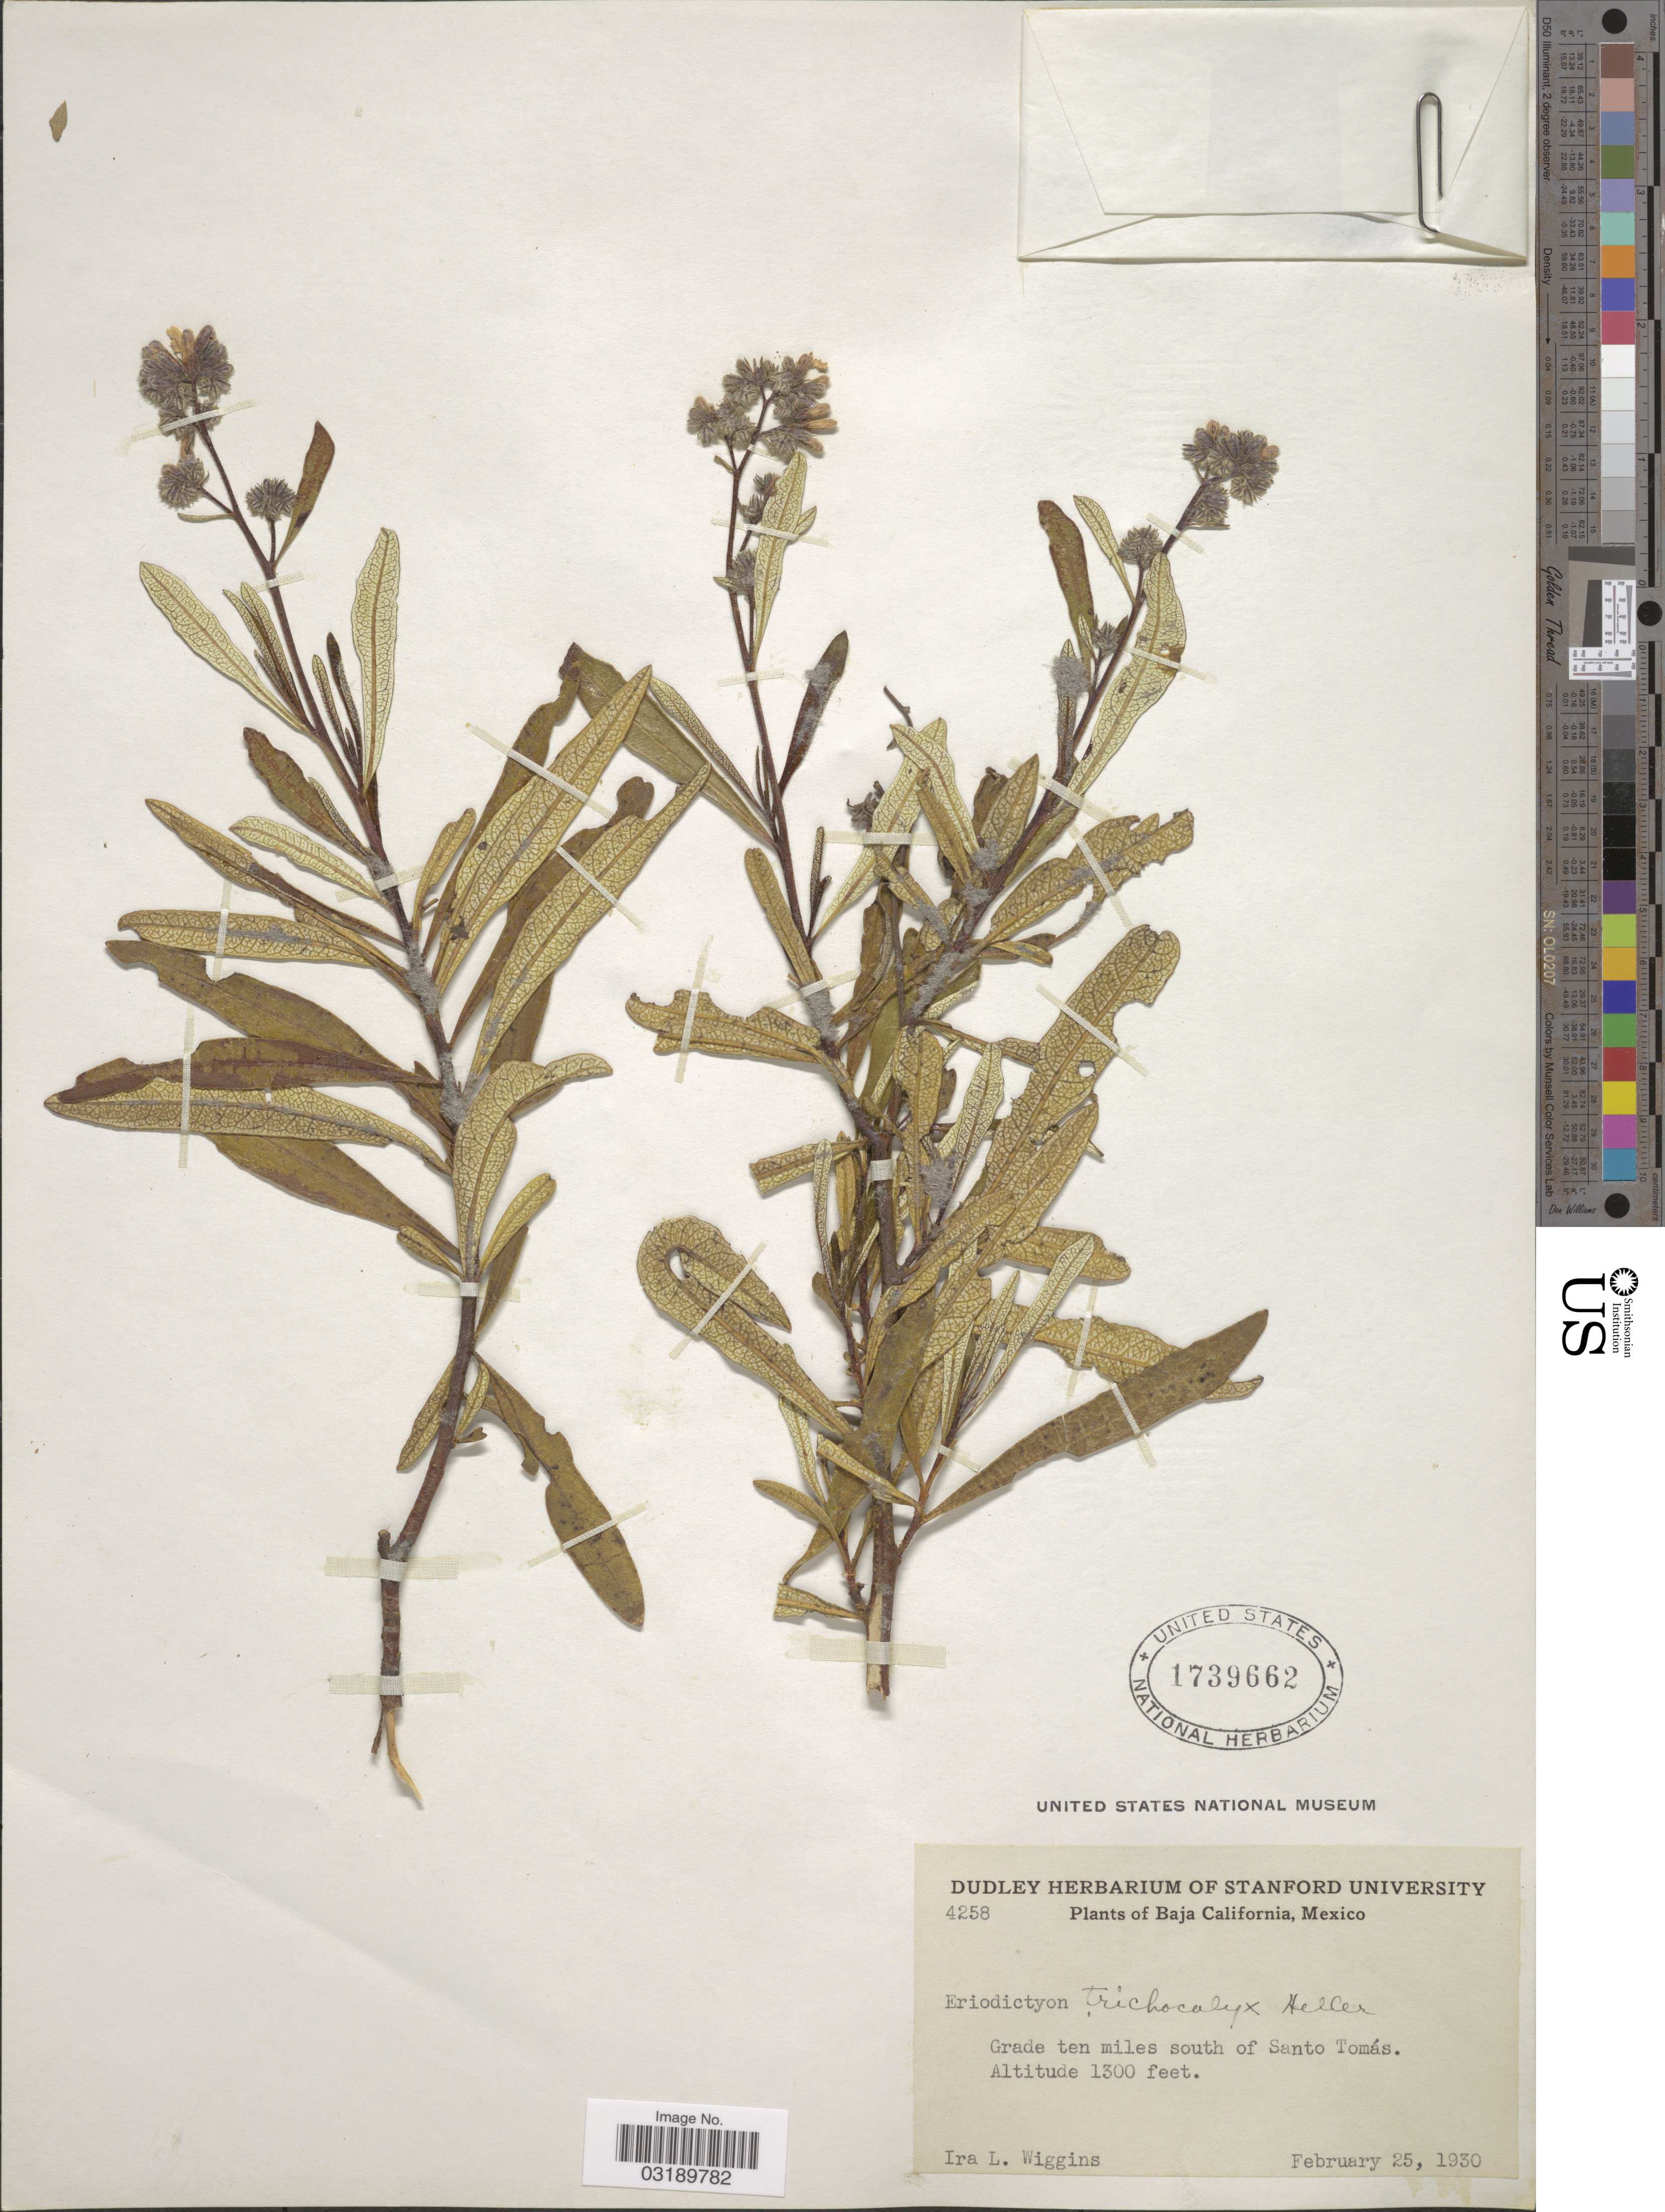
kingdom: Plantae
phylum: Tracheophyta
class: Magnoliopsida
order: Boraginales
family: Namaceae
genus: Eriodictyon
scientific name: Eriodictyon trichocalyx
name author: A. Heller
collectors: I. L. Wiggins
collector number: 4258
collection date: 1930-02-25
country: Mexico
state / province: Baja California Norte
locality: Grade ten miles south of Santo Tomás.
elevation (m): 396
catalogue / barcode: US 1739662